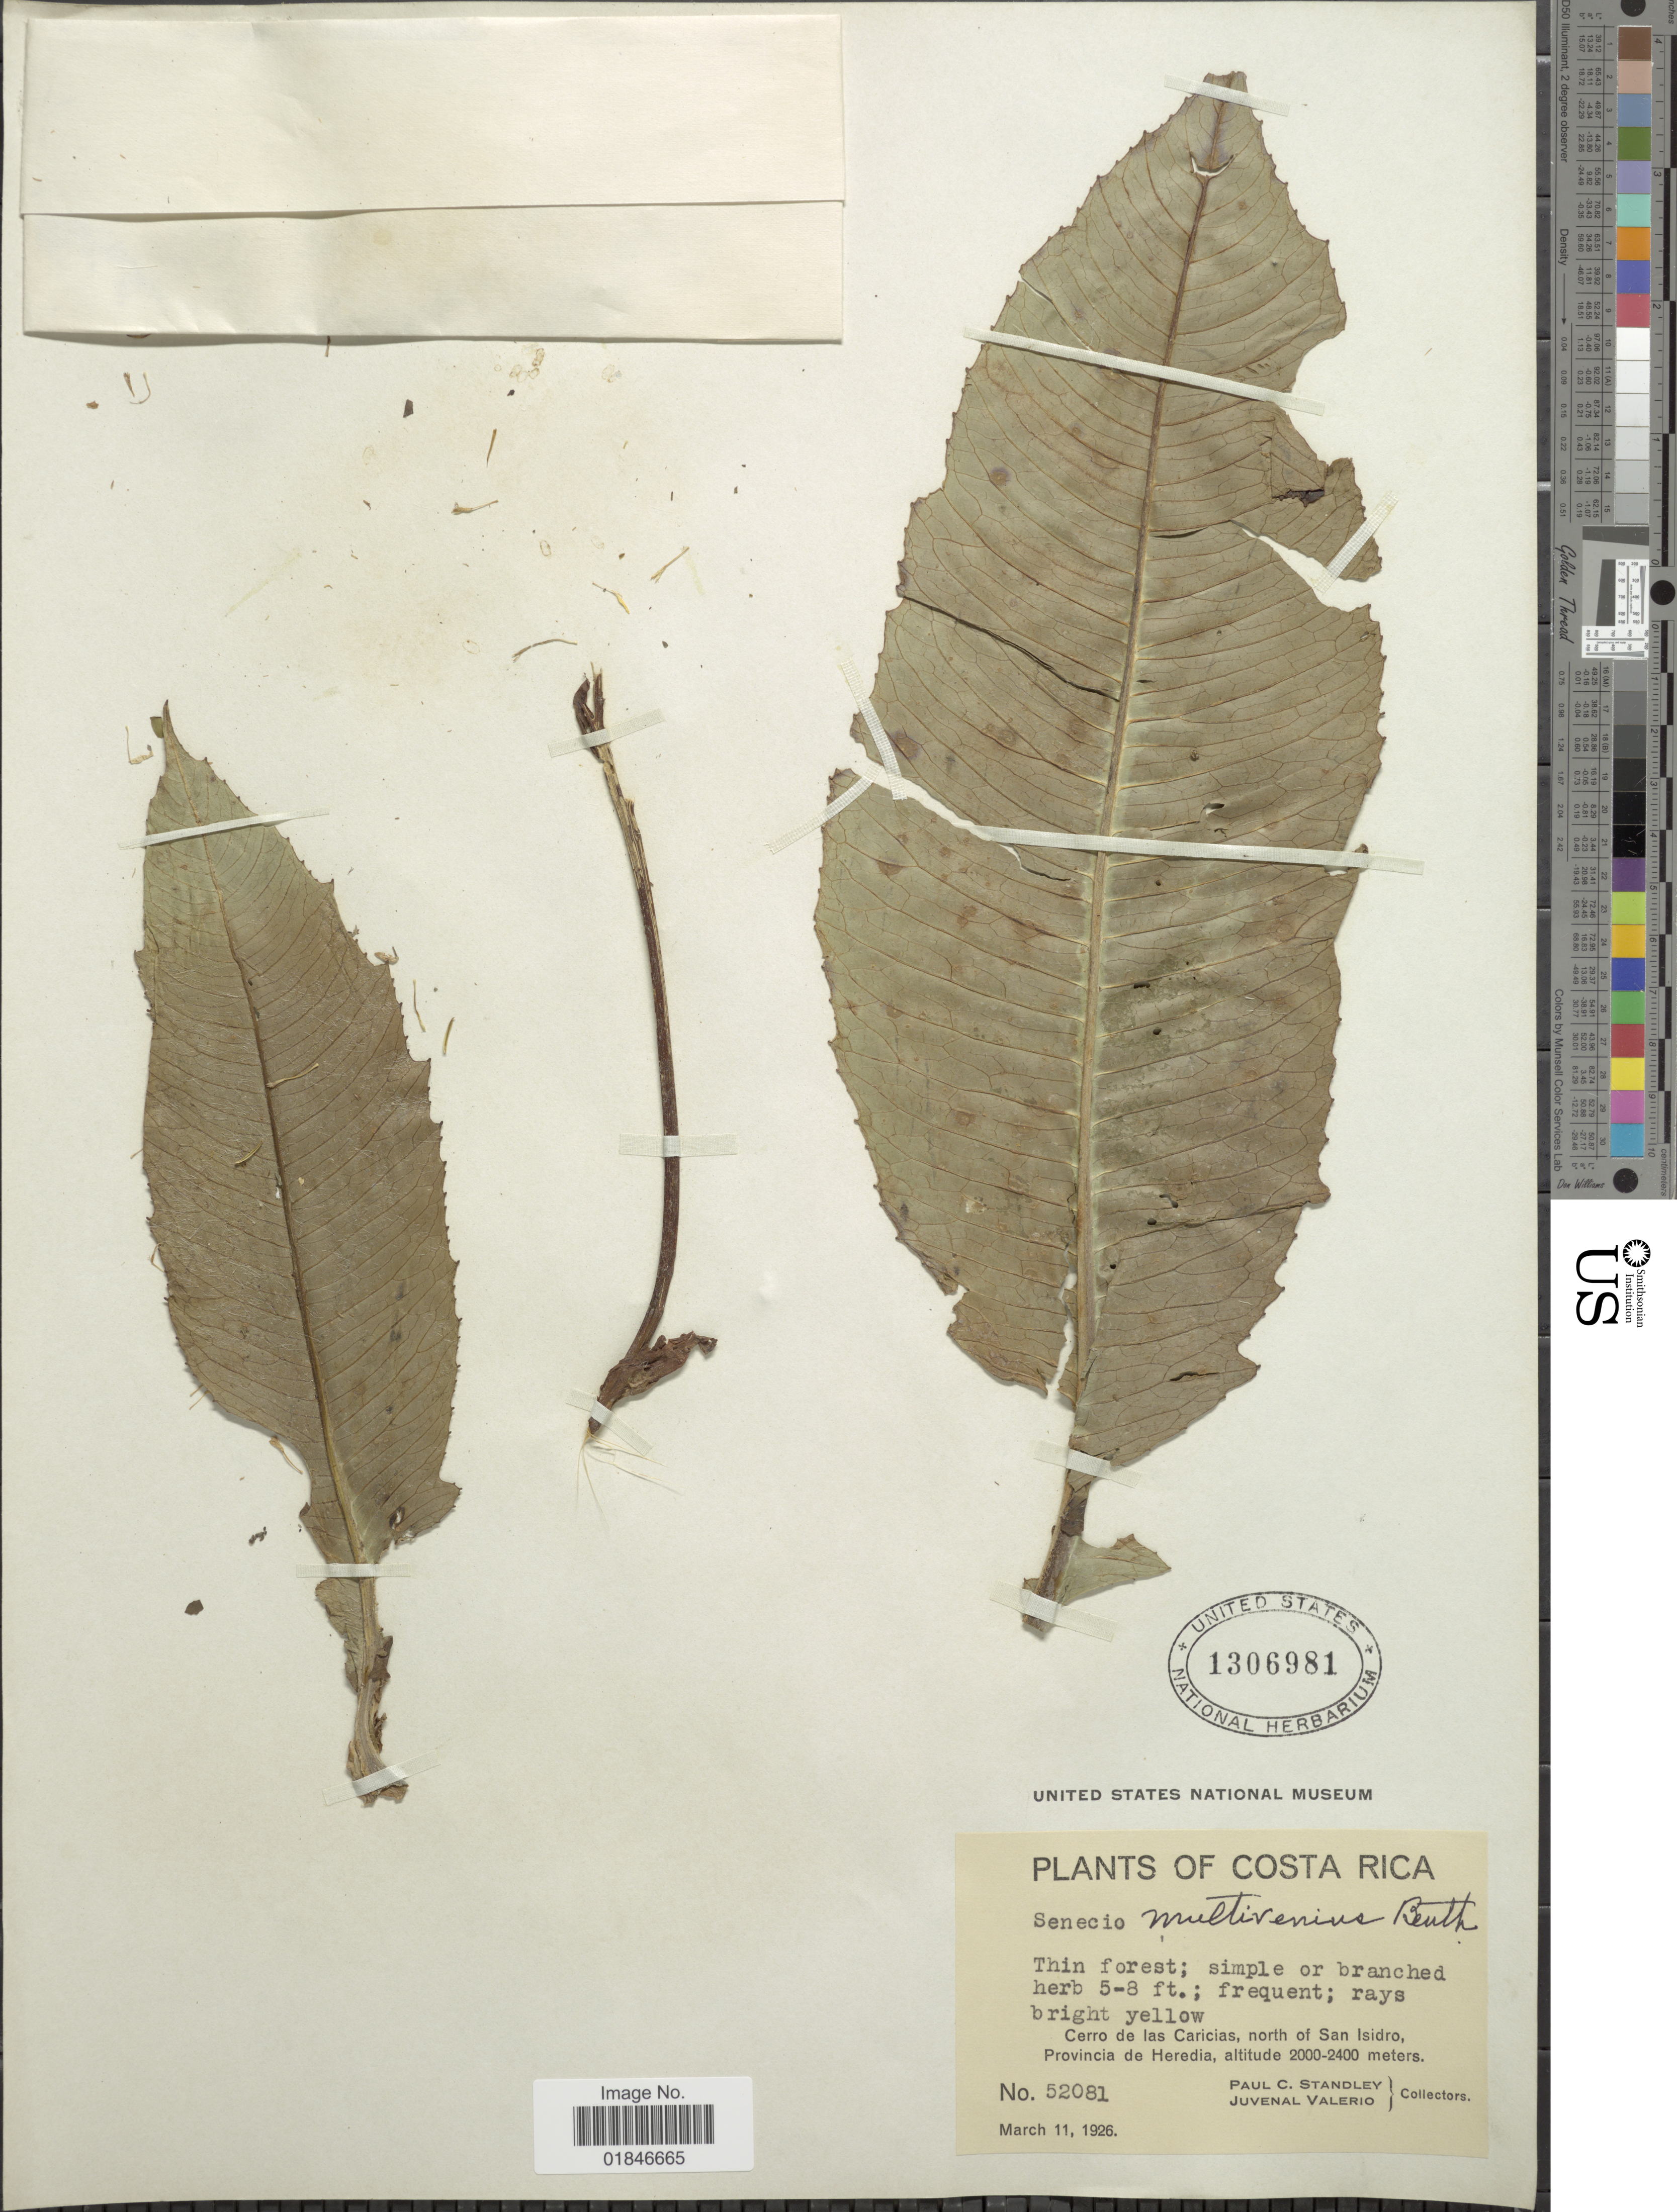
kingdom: Plantae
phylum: Tracheophyta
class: Magnoliopsida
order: Asterales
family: Asteraceae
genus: Jessea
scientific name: Jessea megaphylla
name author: (Greenm.) H. Rob. & Cuatrec.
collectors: P. C. Standley & J. Valerio R.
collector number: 52081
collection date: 1926-03-11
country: Costa Rica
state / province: Heredia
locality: Cerro de las Caricias, north of San Isidoro, Provincia de Heredia.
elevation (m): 2000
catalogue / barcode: US 1306981